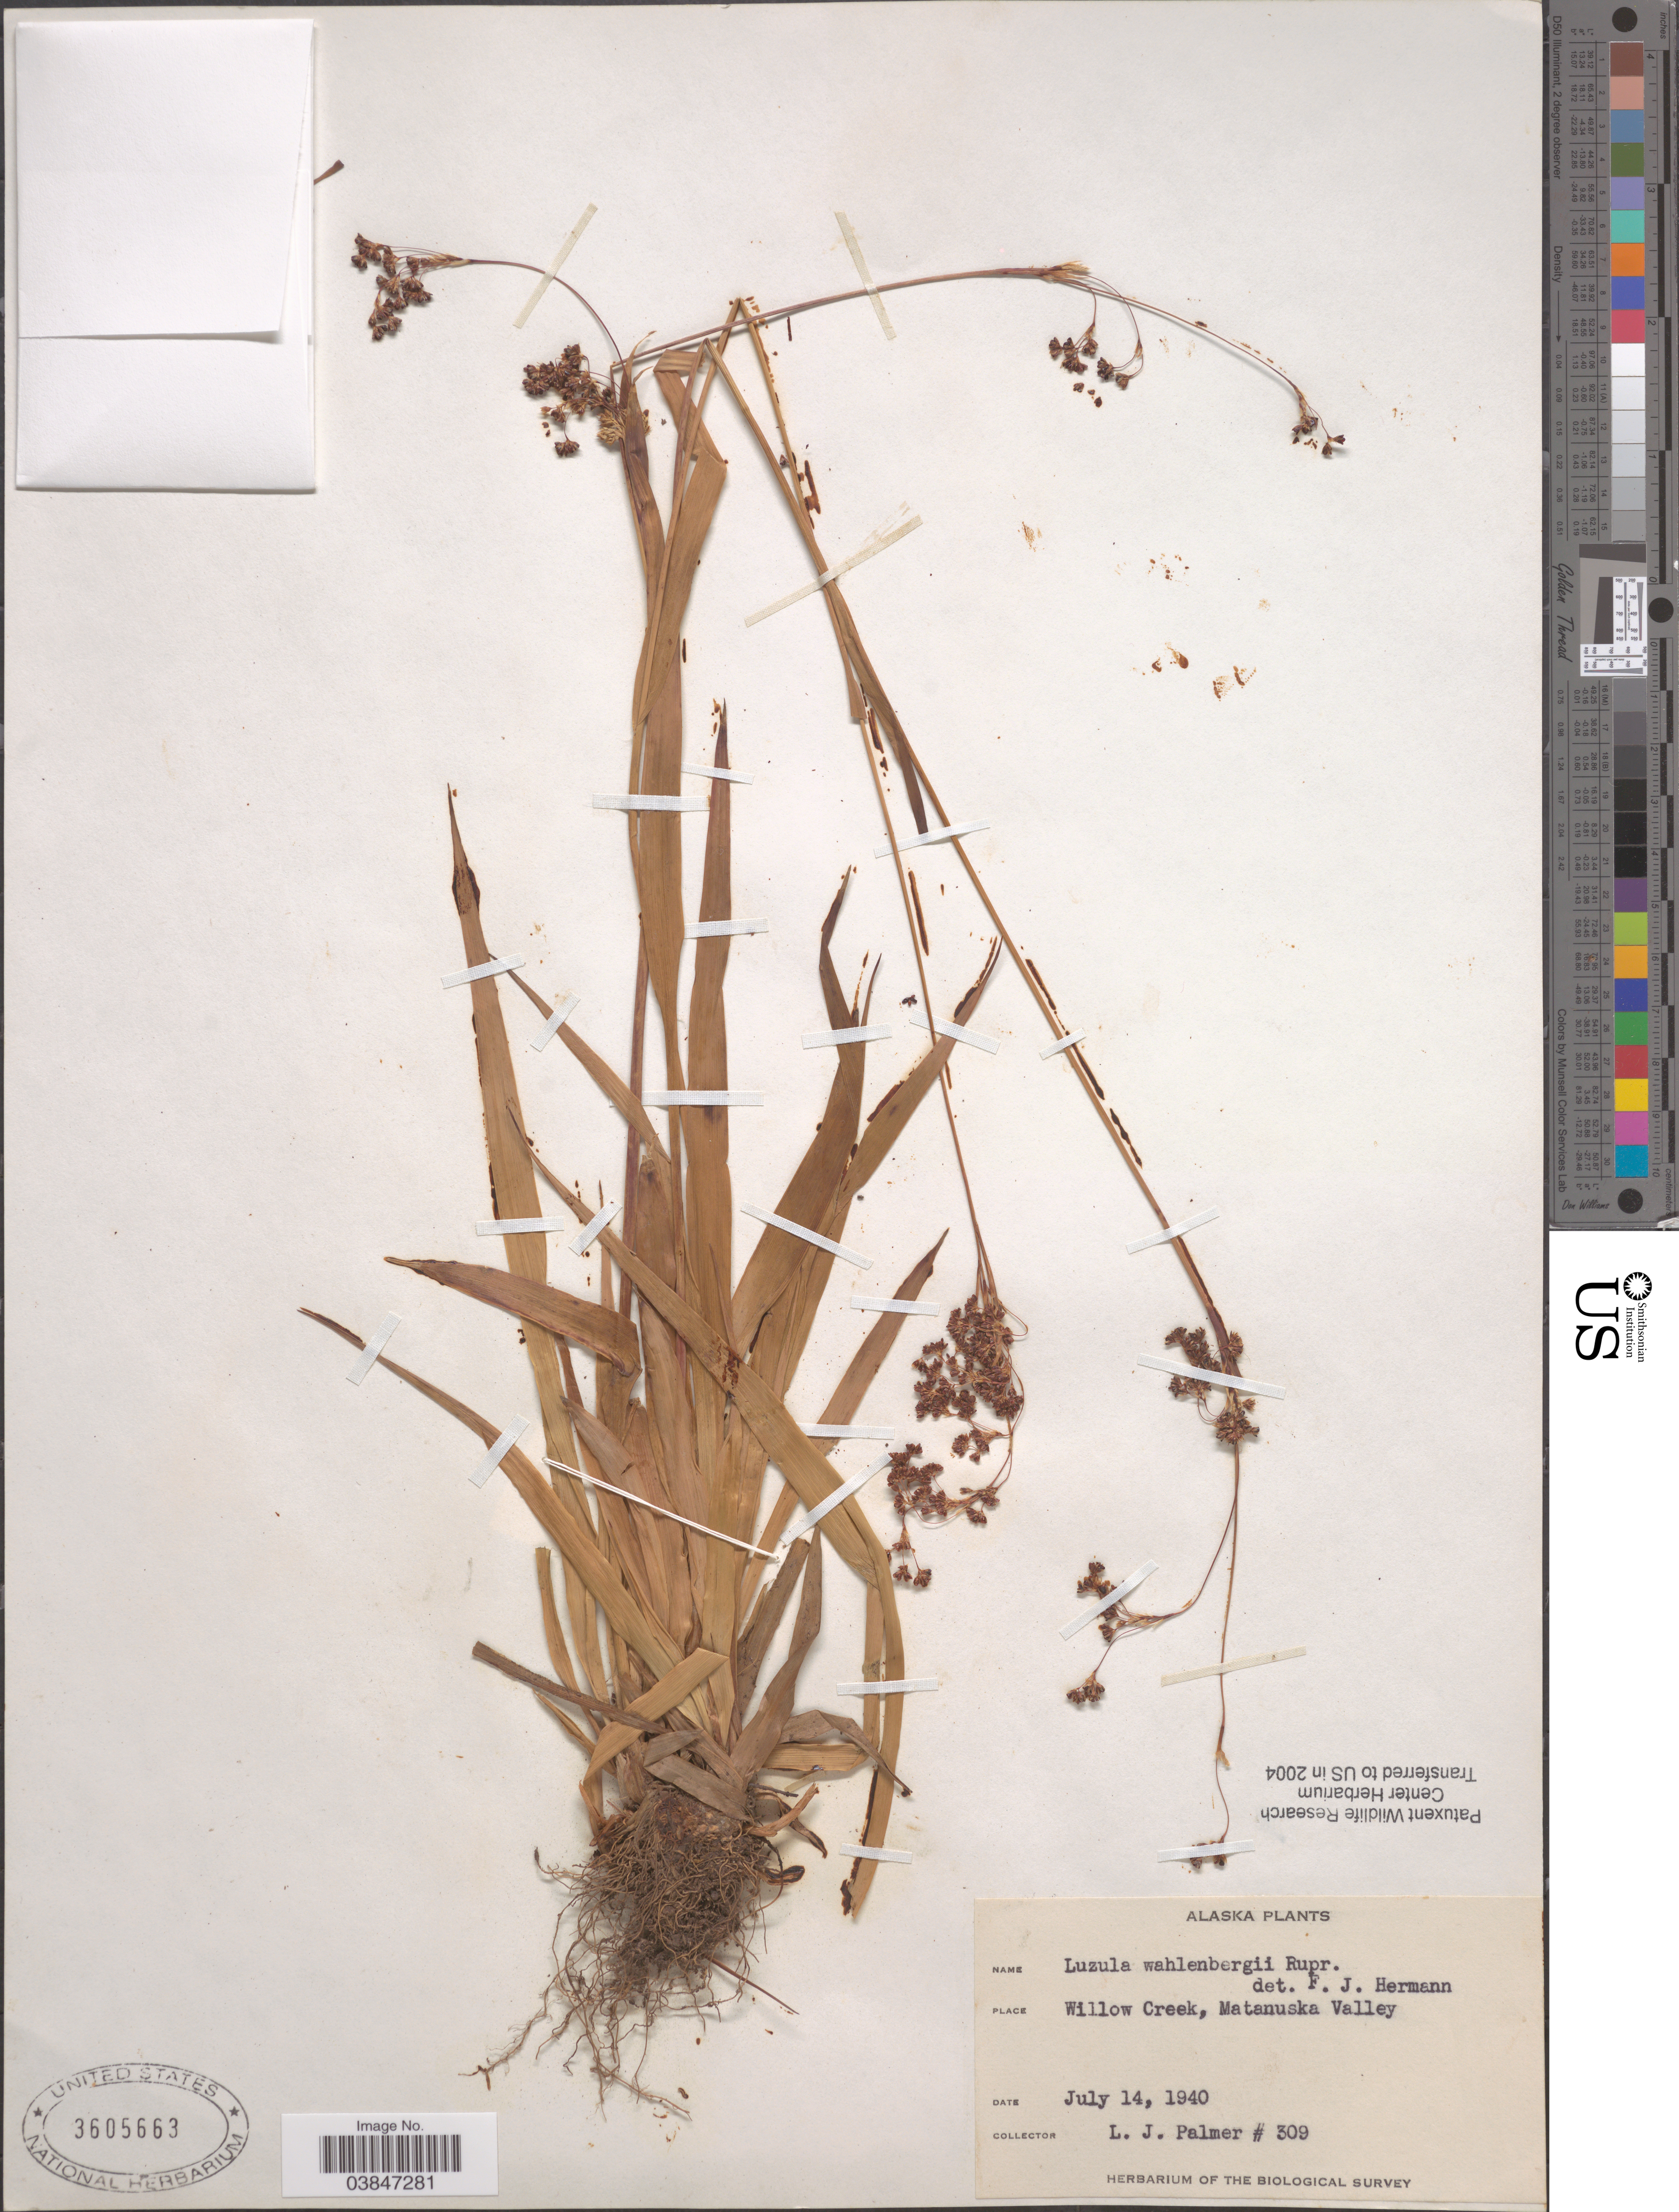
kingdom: Plantae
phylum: Tracheophyta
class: Liliopsida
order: Poales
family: Juncaceae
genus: Luzula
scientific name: Luzula wahlenbergii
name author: Rupr.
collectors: L. J. Palmer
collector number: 309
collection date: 1940-07-14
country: United States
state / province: Alaska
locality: Willow Creek, Matanuska Valley.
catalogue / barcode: US 3605663